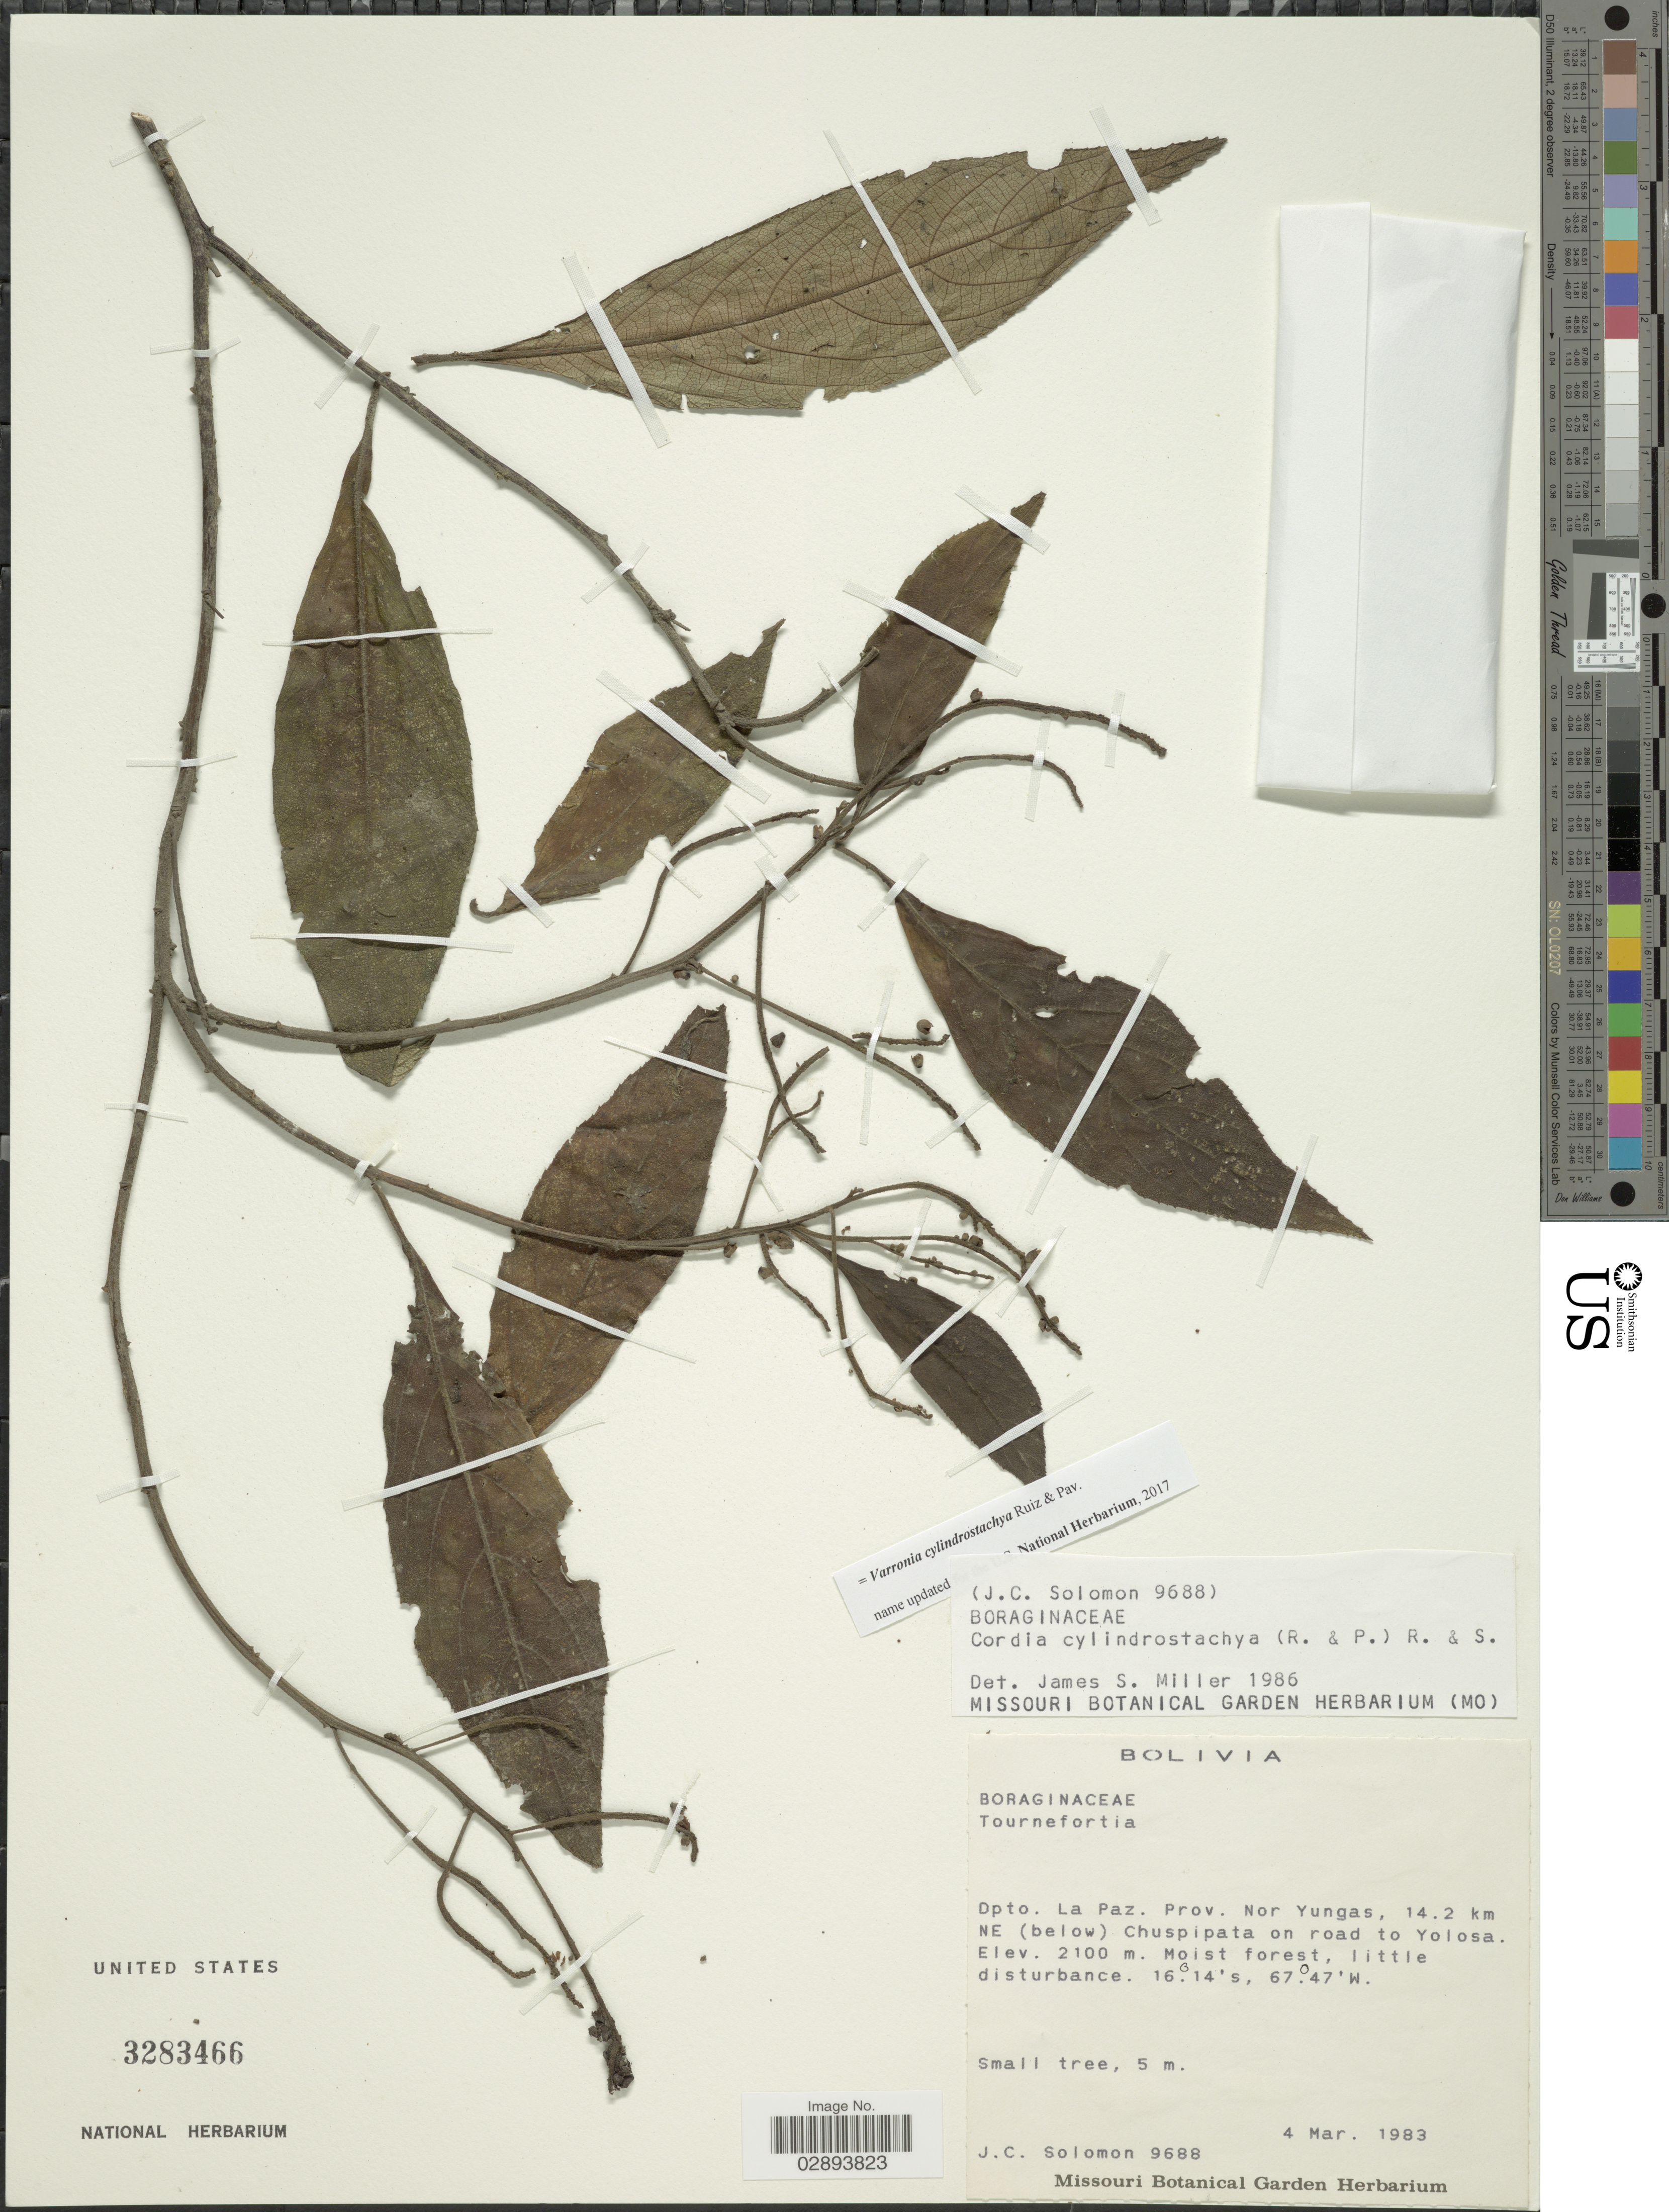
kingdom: Plantae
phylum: Tracheophyta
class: Magnoliopsida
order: Boraginales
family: Cordiaceae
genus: Varronia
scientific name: Varronia cylindrostachya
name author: Ruiz & Pav.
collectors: J. C. Solomon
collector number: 9688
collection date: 1983-03-04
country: Bolivia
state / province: La Paz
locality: Dpto. La Paz, Prov. Nor Yungas, 14.2 km NE (below) Chuspipata on road to Yolosa.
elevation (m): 2100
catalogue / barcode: US 3283466